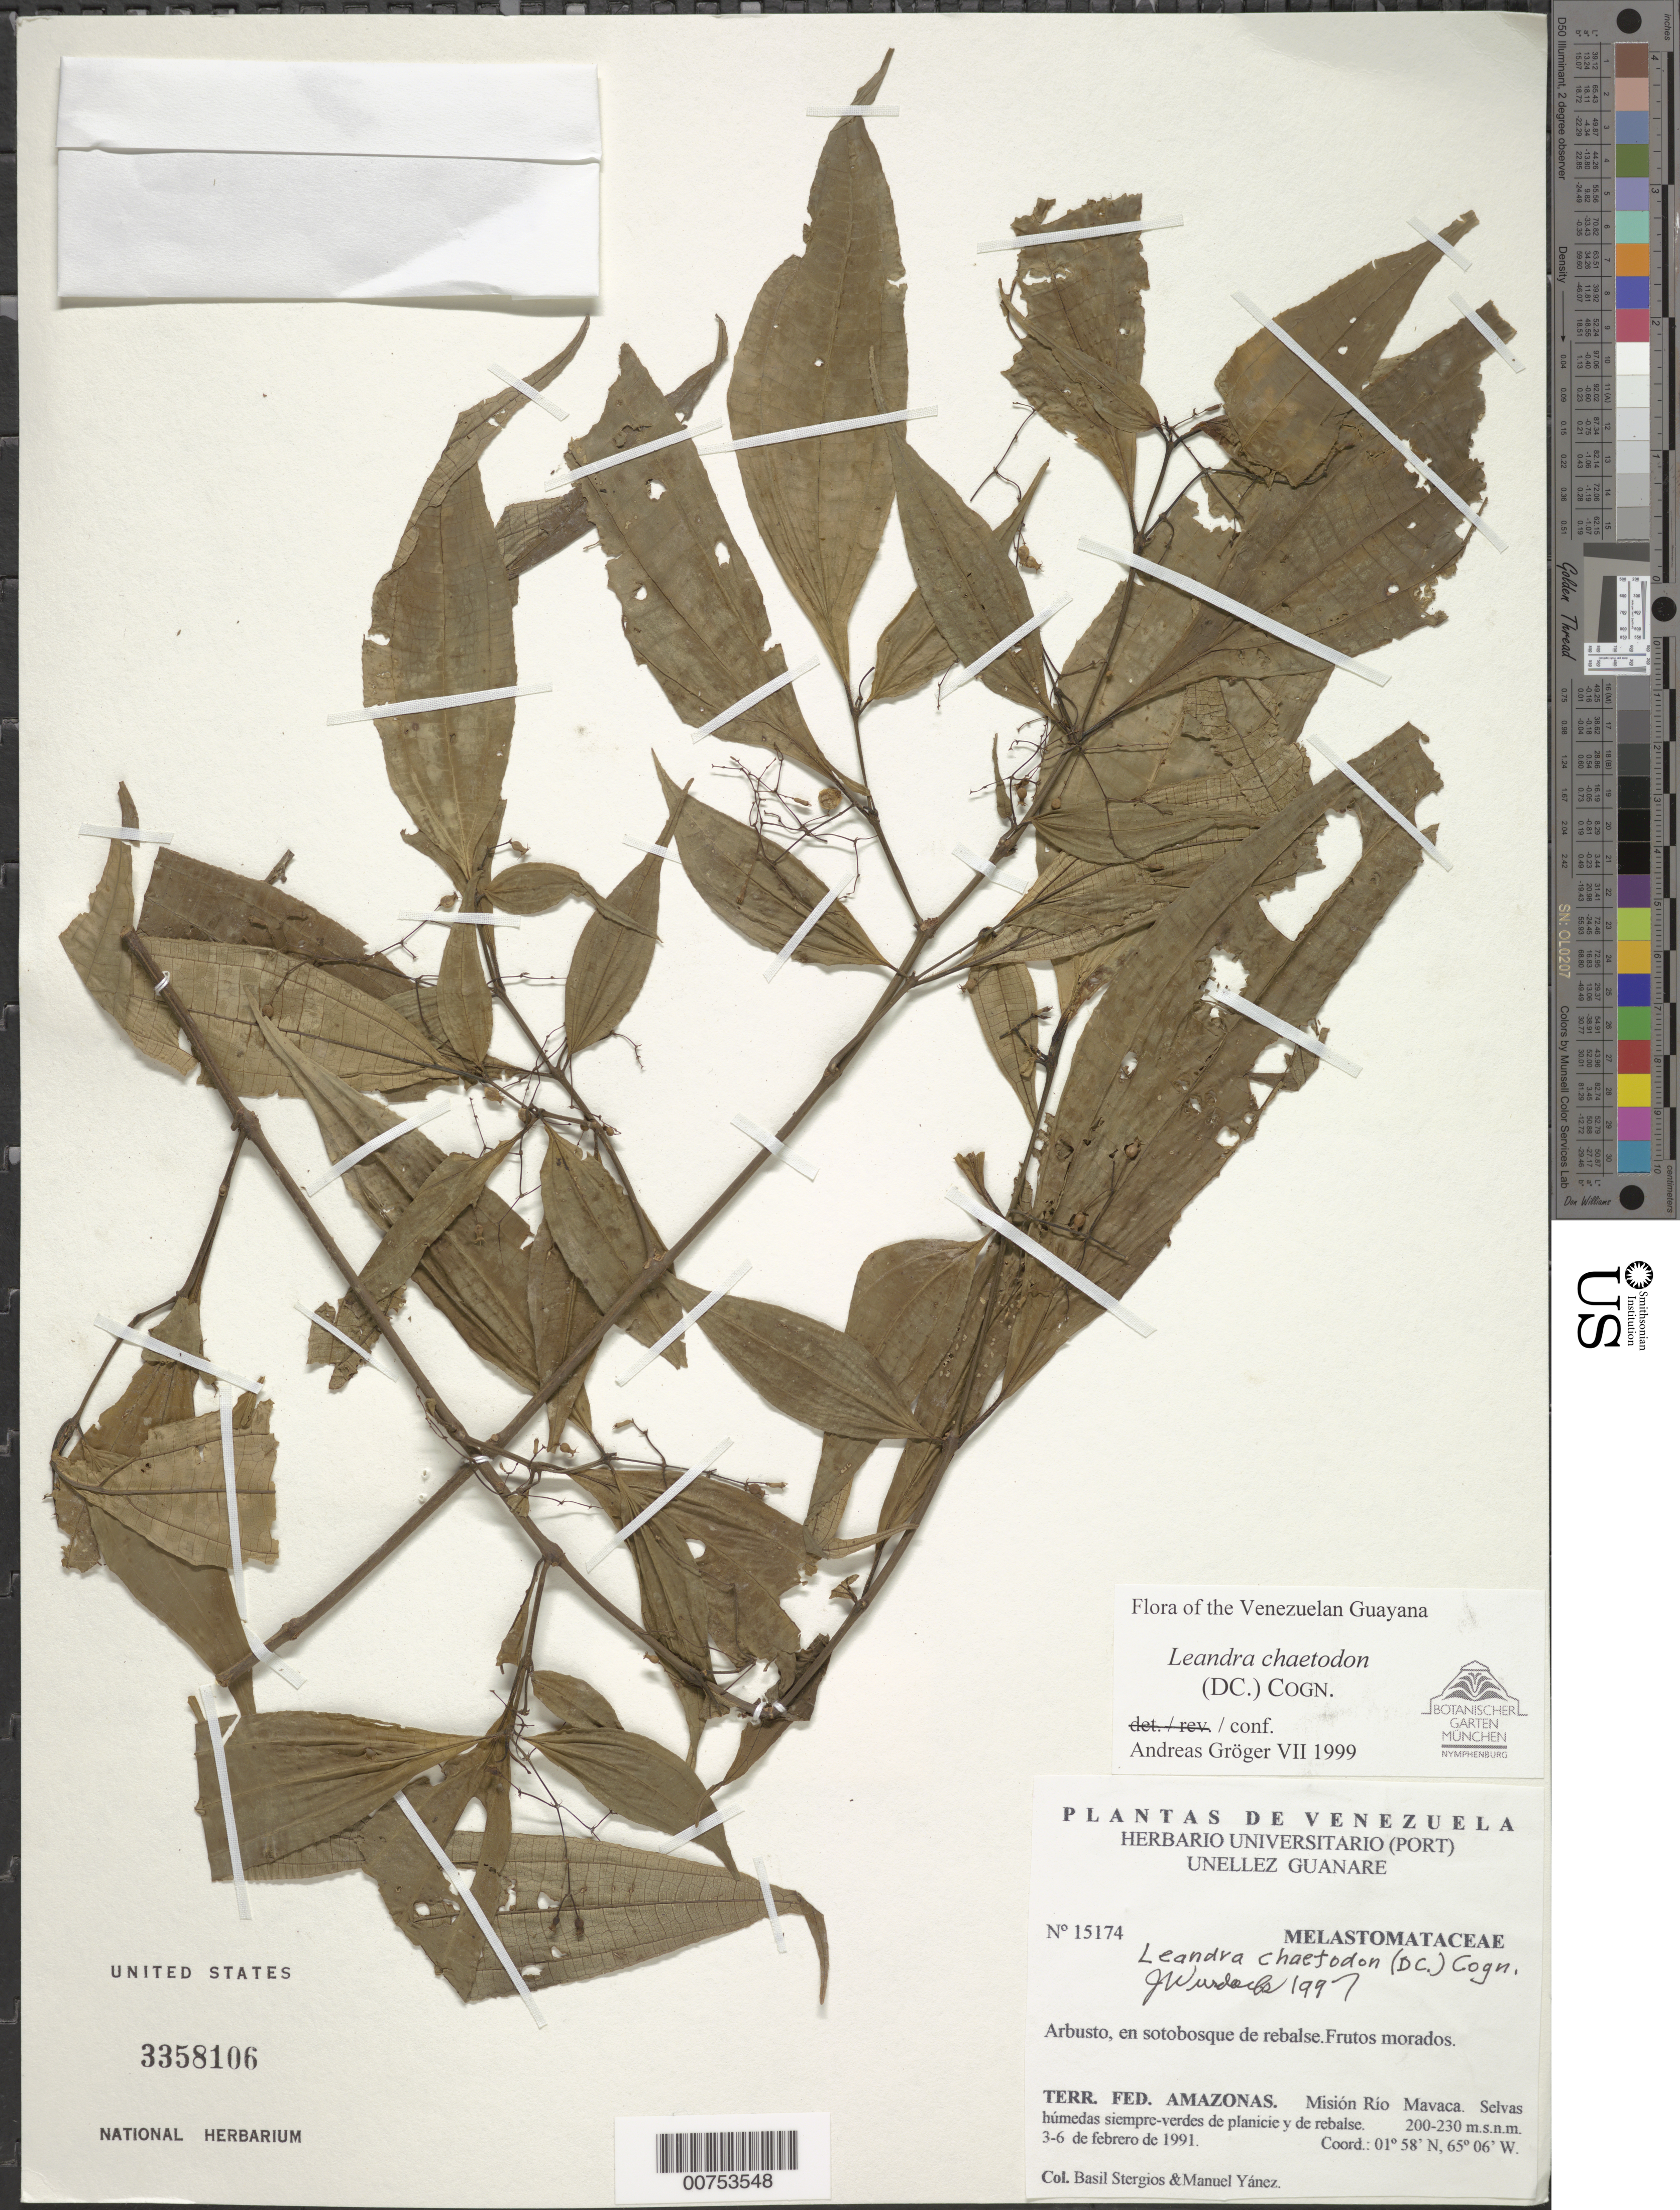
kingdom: Plantae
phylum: Tracheophyta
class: Magnoliopsida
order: Myrtales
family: Melastomataceae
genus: Leandra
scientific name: Leandra chaetodon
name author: (DC.) Cogn.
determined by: Gröger, A.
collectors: B. G. Stergios & M. Yanez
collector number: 15174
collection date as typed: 3-Feb-91 to 6-Feb-91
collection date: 1991-02-03/1991-02-06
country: Venezuela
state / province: Amazonas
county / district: Río Negro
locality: Mision Río Mavaca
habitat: Sotobosque de rebalse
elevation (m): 200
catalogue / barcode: US 3358106